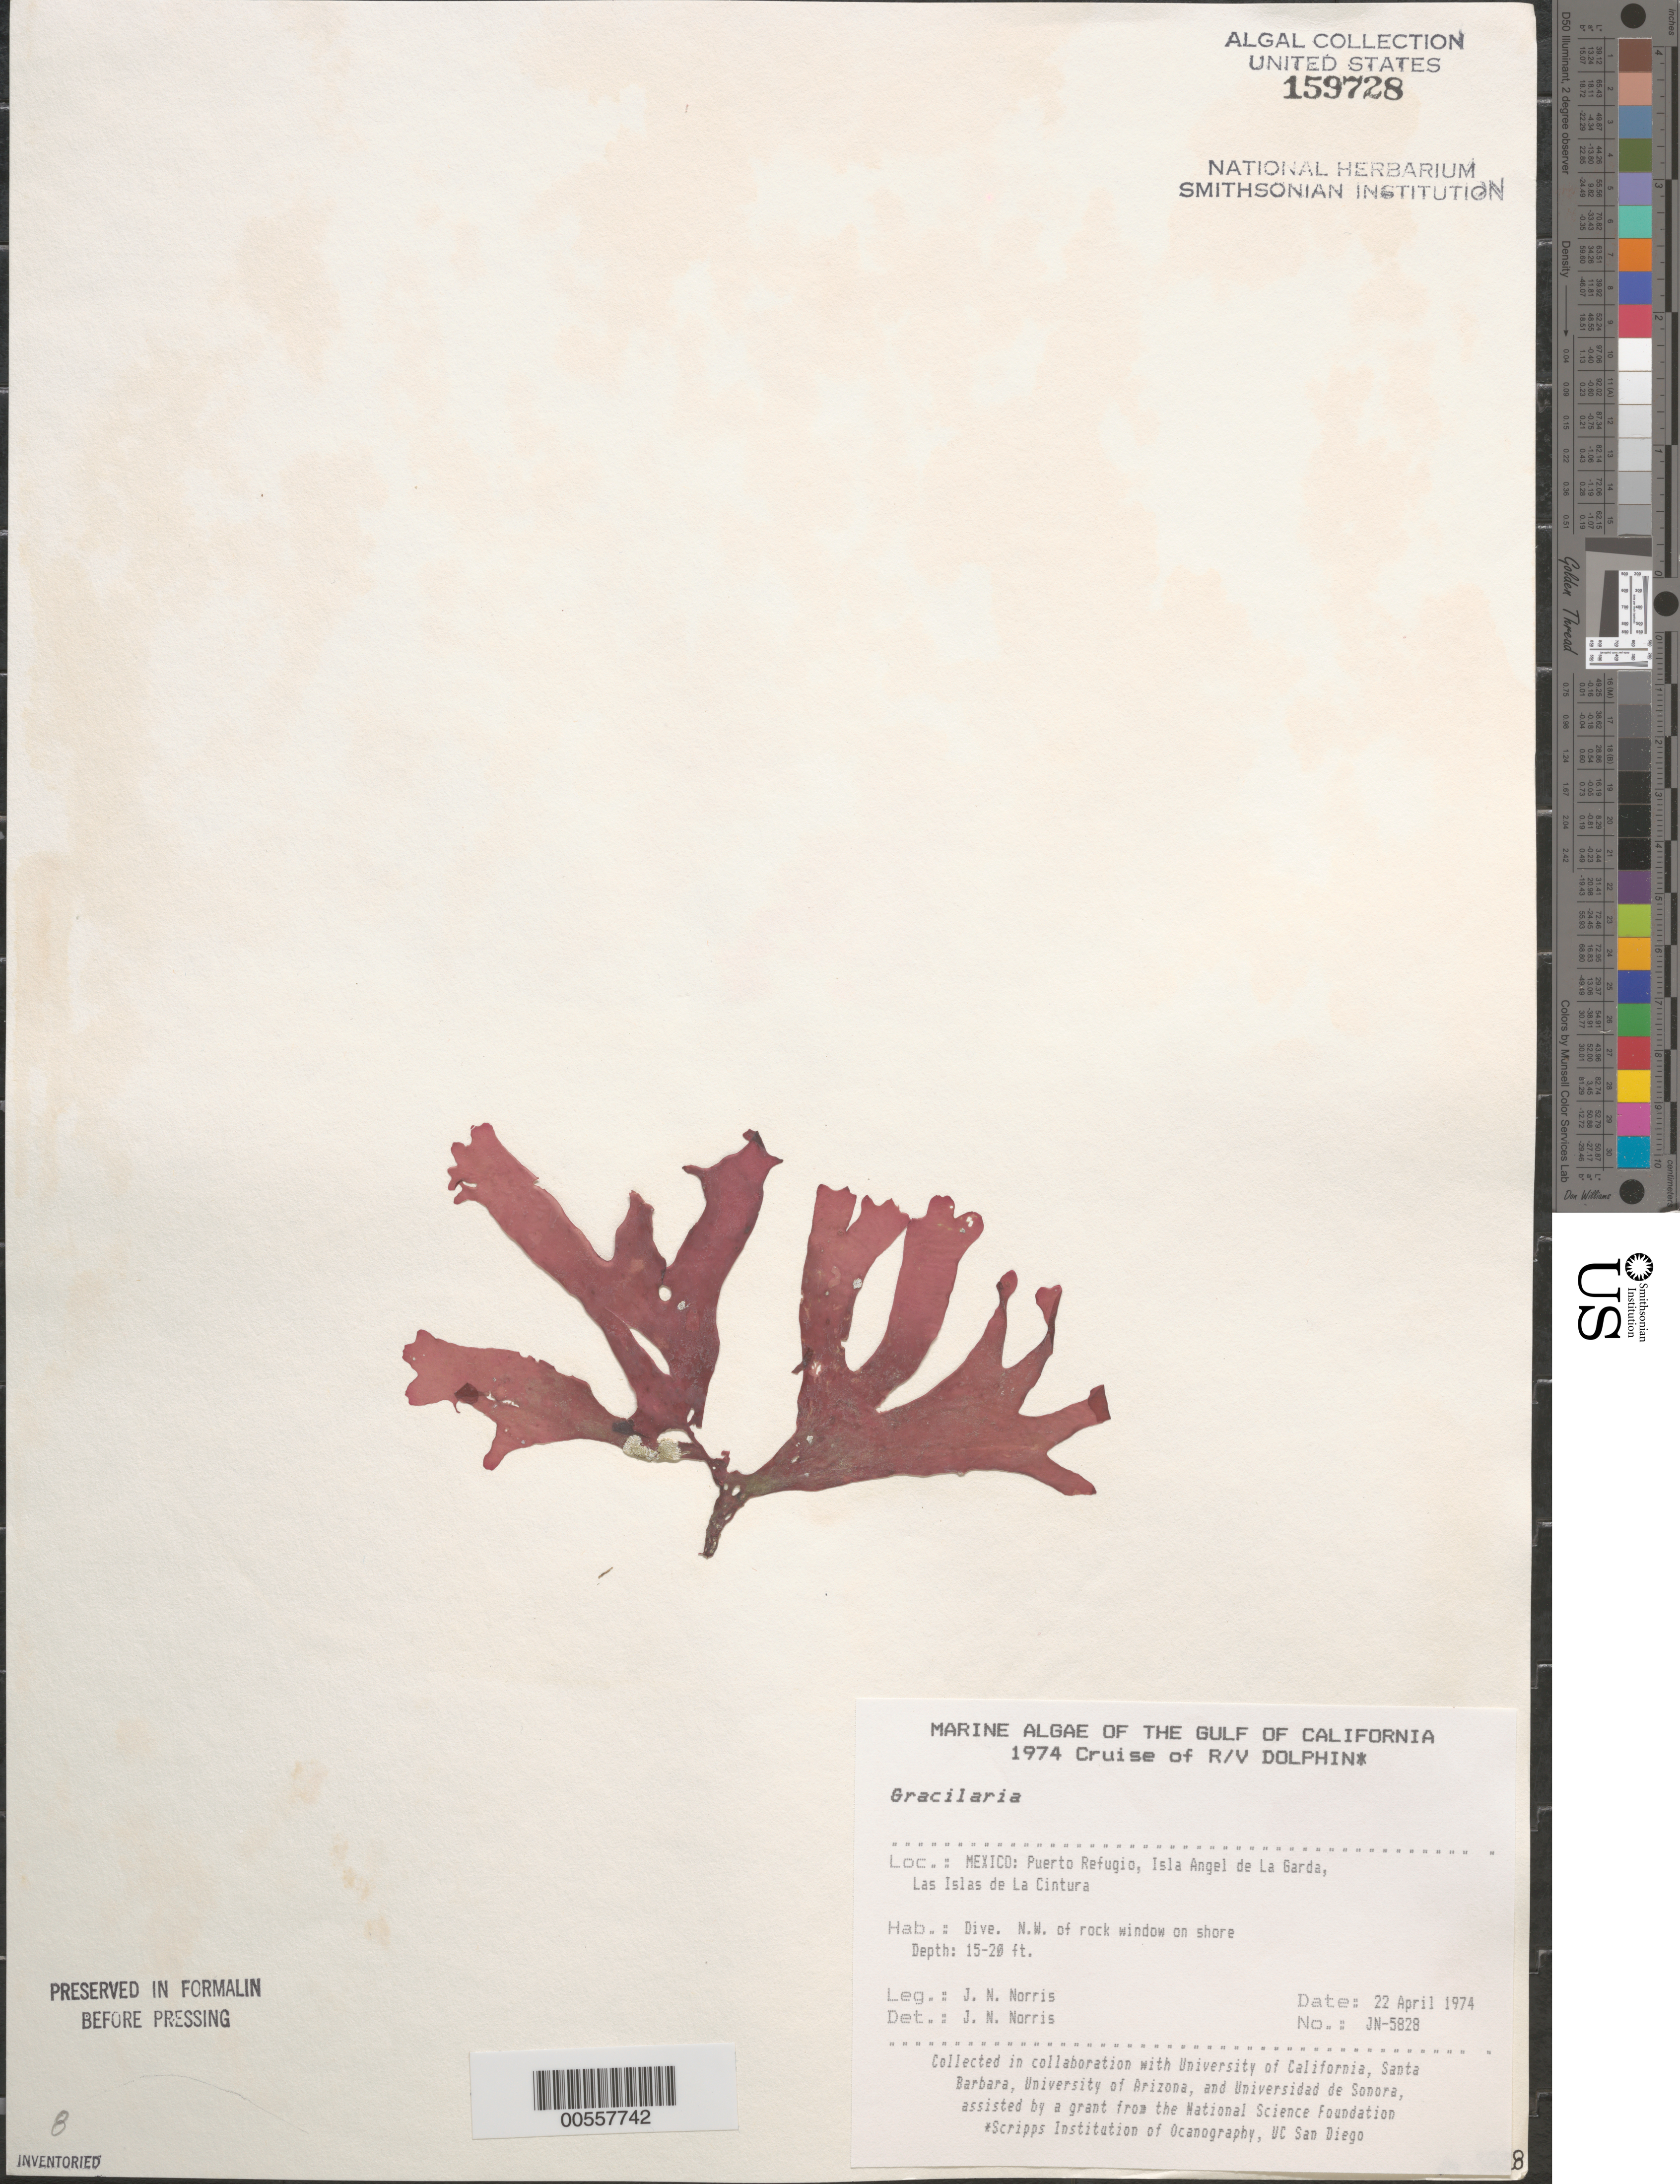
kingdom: Plantae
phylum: Rhodophyta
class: Florideophyceae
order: Gracilariales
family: Gracilariaceae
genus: Gracilaria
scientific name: Gracilaria sp.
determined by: Norris, James N.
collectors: J. N. Norris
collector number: JN-5828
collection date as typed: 22 Apr 1974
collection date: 1974-04-22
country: Mexico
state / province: Baja California Norte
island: Isla Angel de la Guarda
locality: Puerto Refugio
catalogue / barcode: US 159728